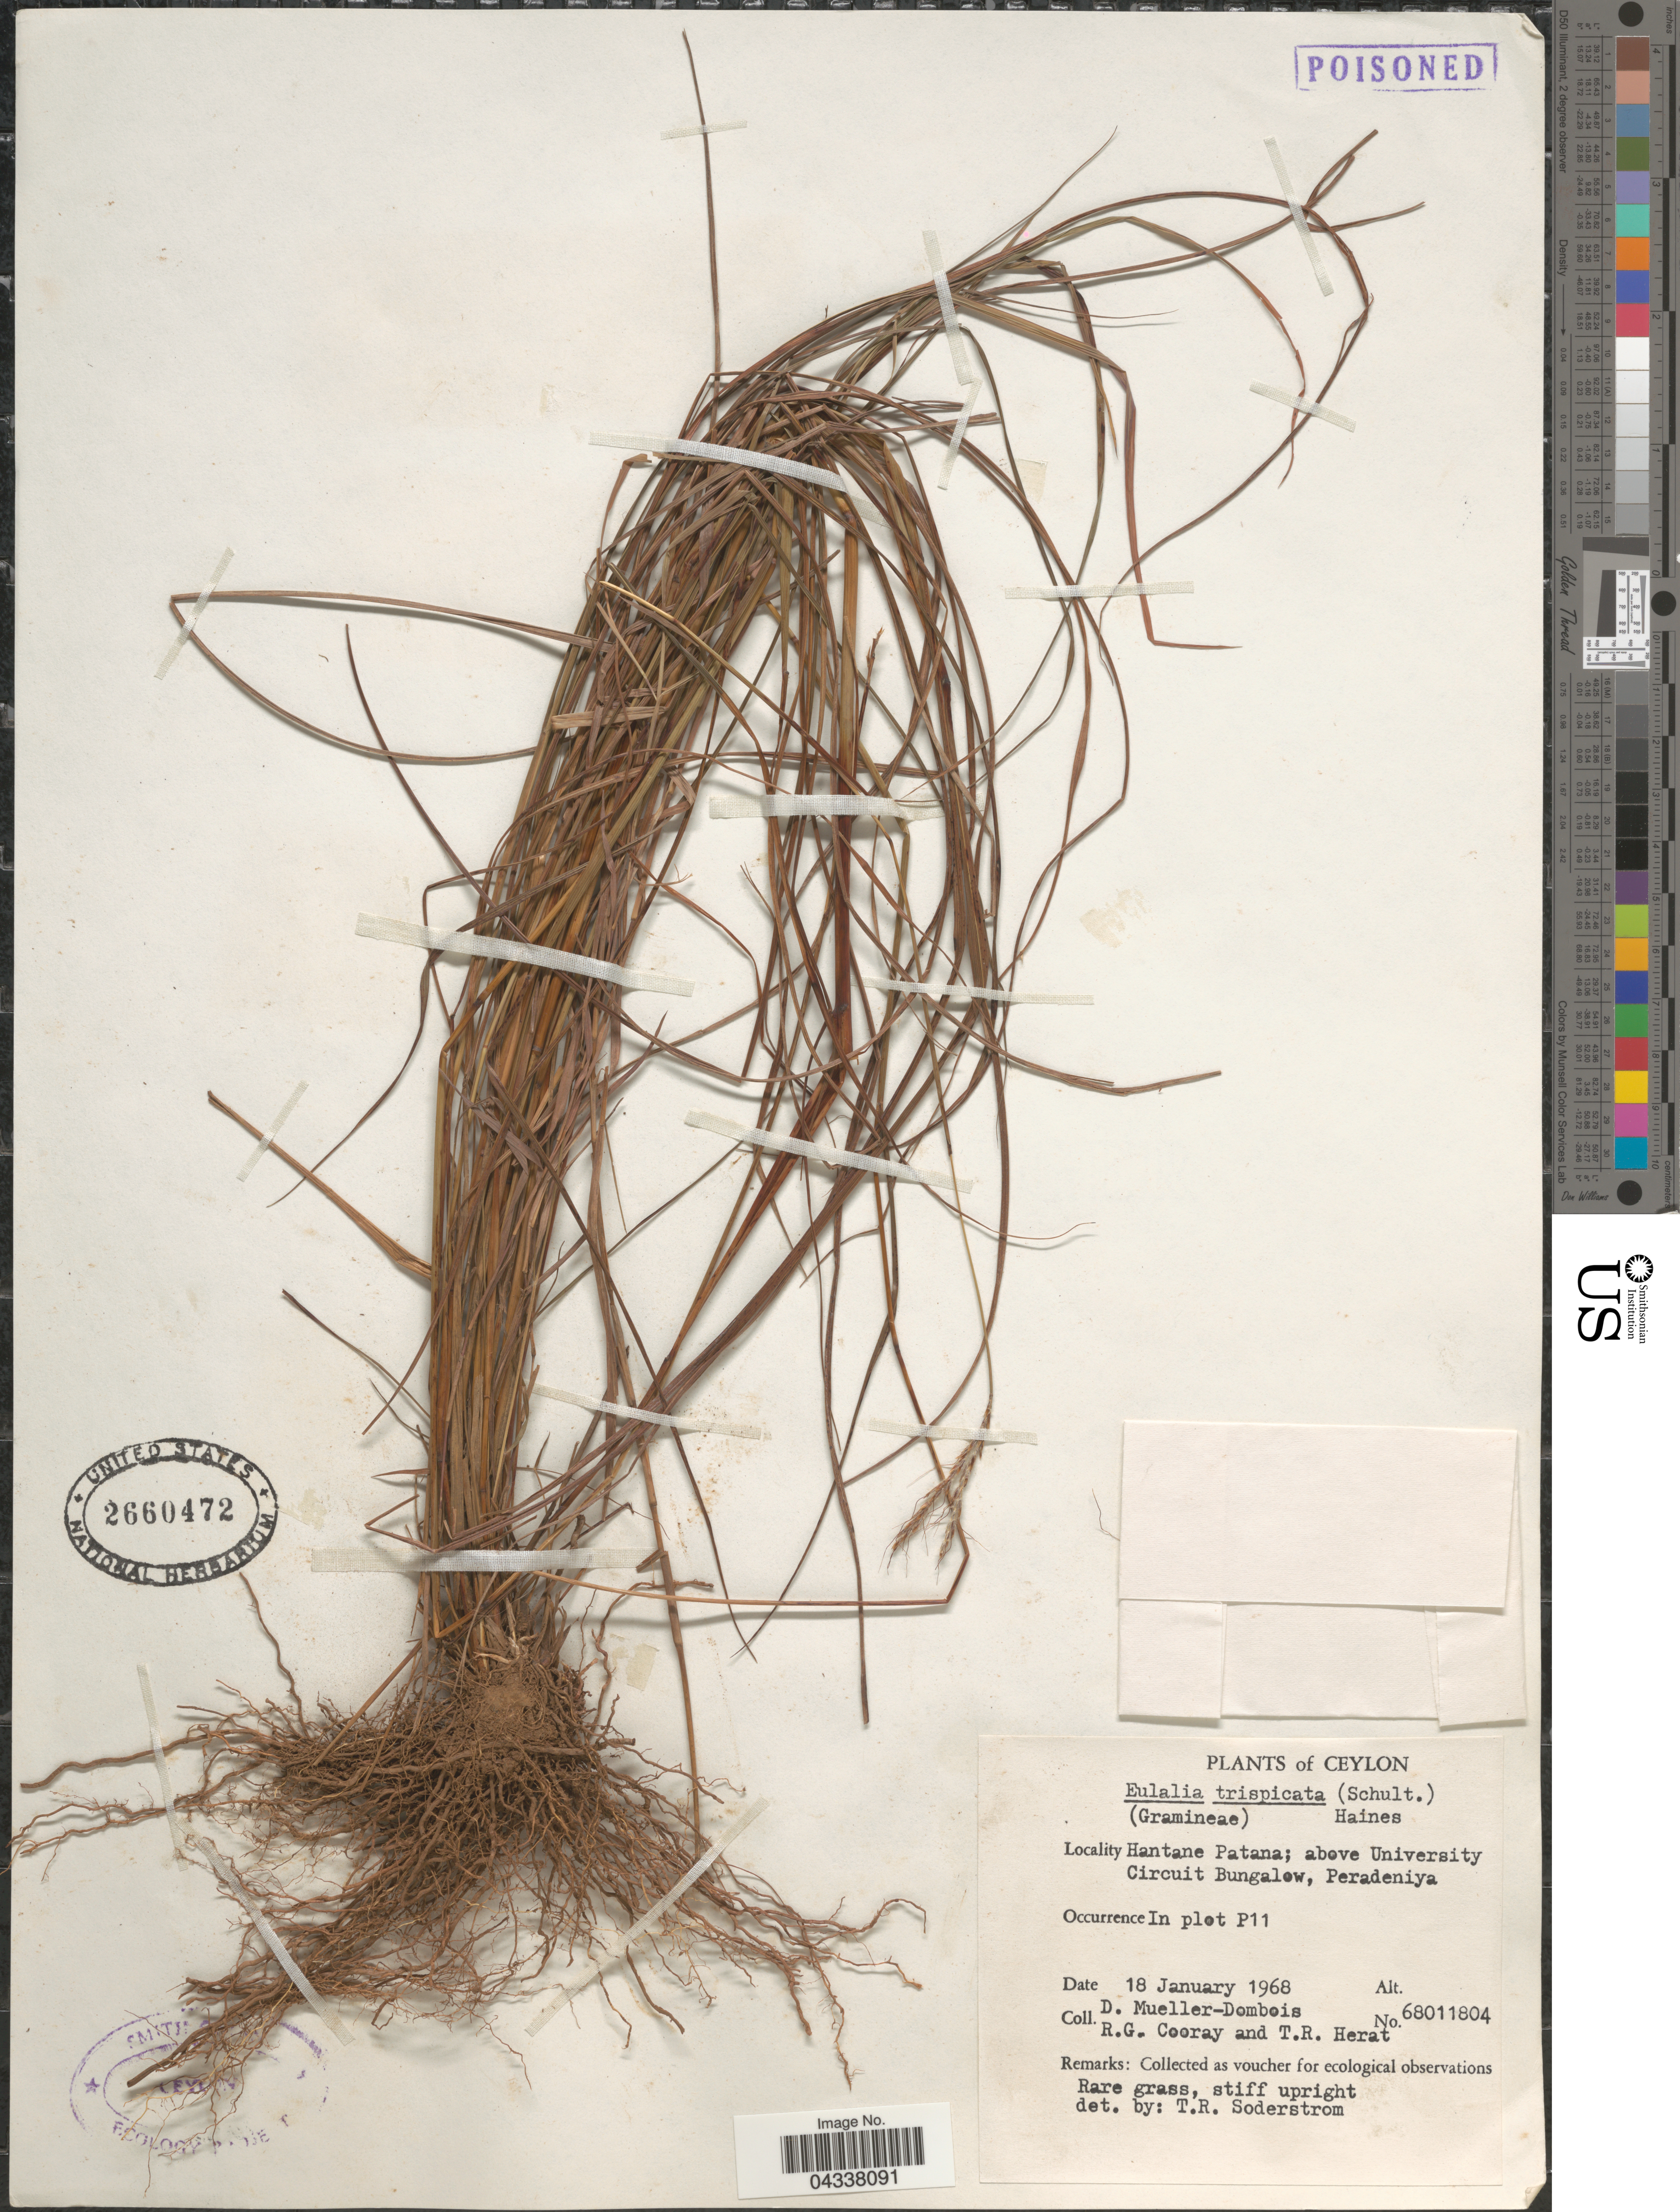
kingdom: Plantae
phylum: Tracheophyta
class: Liliopsida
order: Poales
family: Poaceae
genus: Pseudopogonatherum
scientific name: Pseudopogonatherum trispicatum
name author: (Schult.) Ohwi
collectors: D. Mueller-Dombois, R. Cooray & T. R. Herat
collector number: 68011804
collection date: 1968-01-18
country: Sri Lanka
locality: Ceylon. Hantane Patana; above University Circuit Bungalow, Peradeniya. In plot P11.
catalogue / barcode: US 2660472